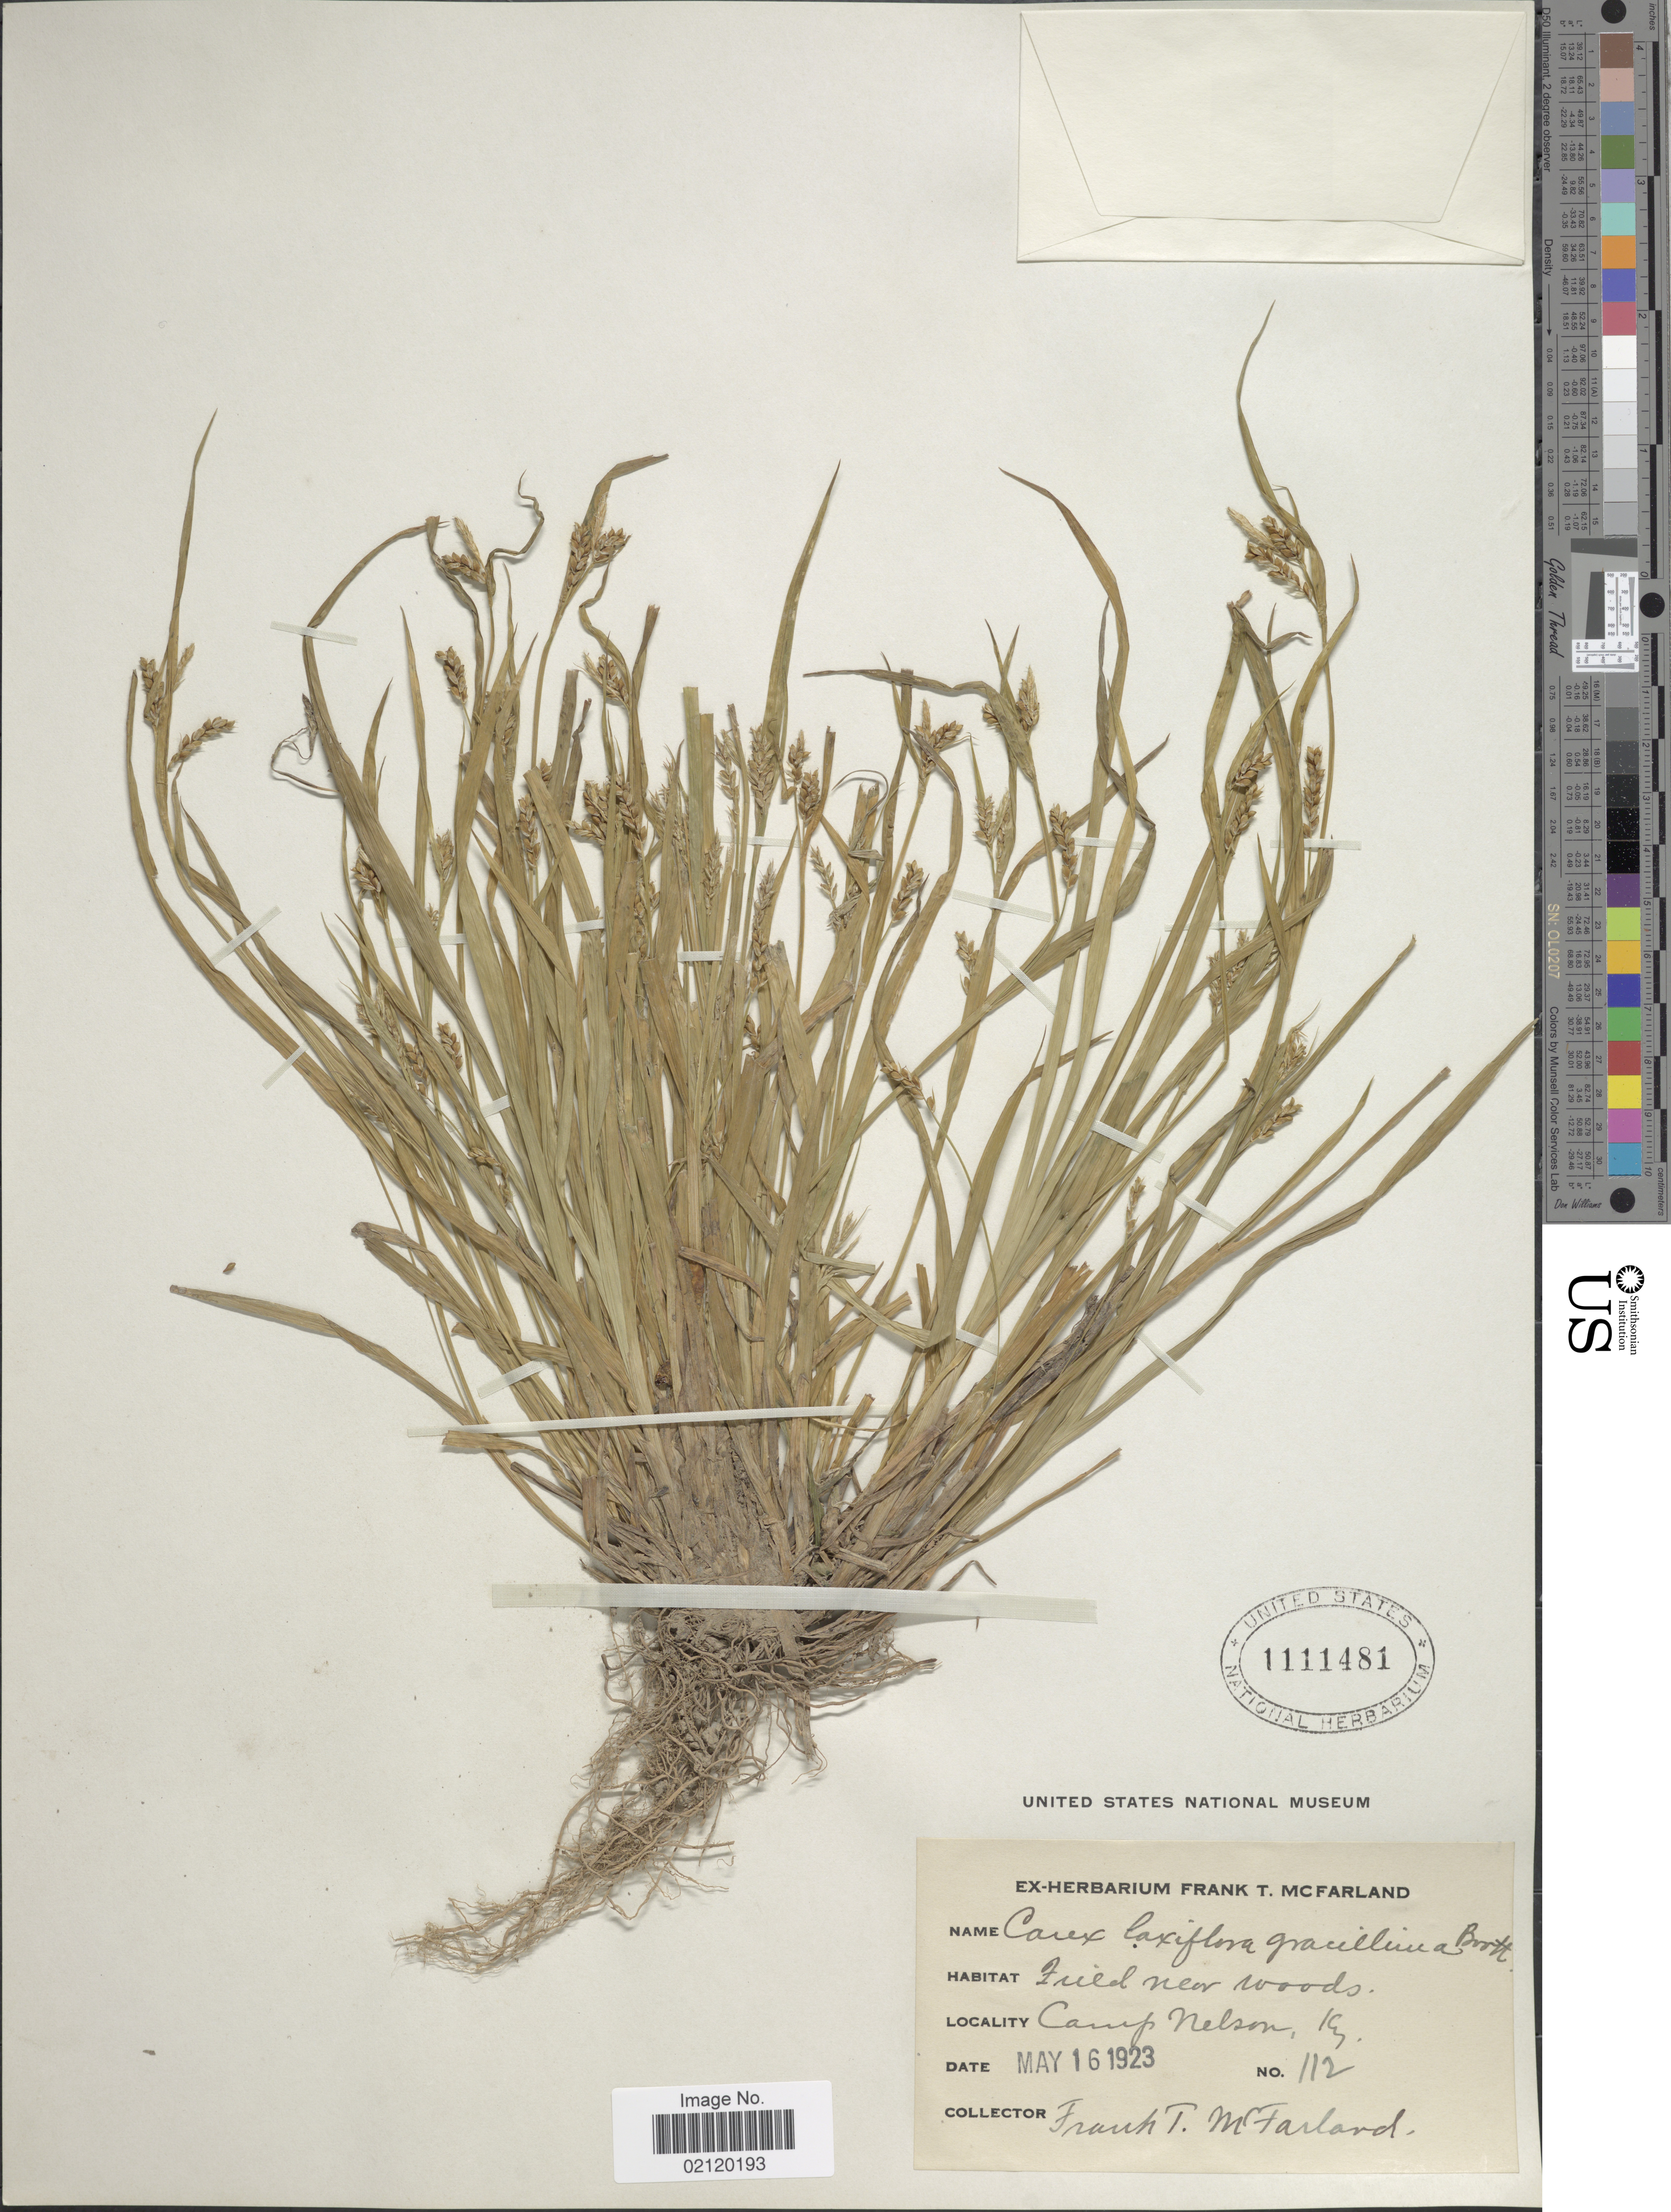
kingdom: Plantae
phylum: Tracheophyta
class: Liliopsida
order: Poales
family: Cyperaceae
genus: Carex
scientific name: Carex laxiflora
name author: Lam.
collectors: F. McFarland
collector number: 112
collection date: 1923-05-16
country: United States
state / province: Kentucky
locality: Camp Nelson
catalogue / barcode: US 1111481